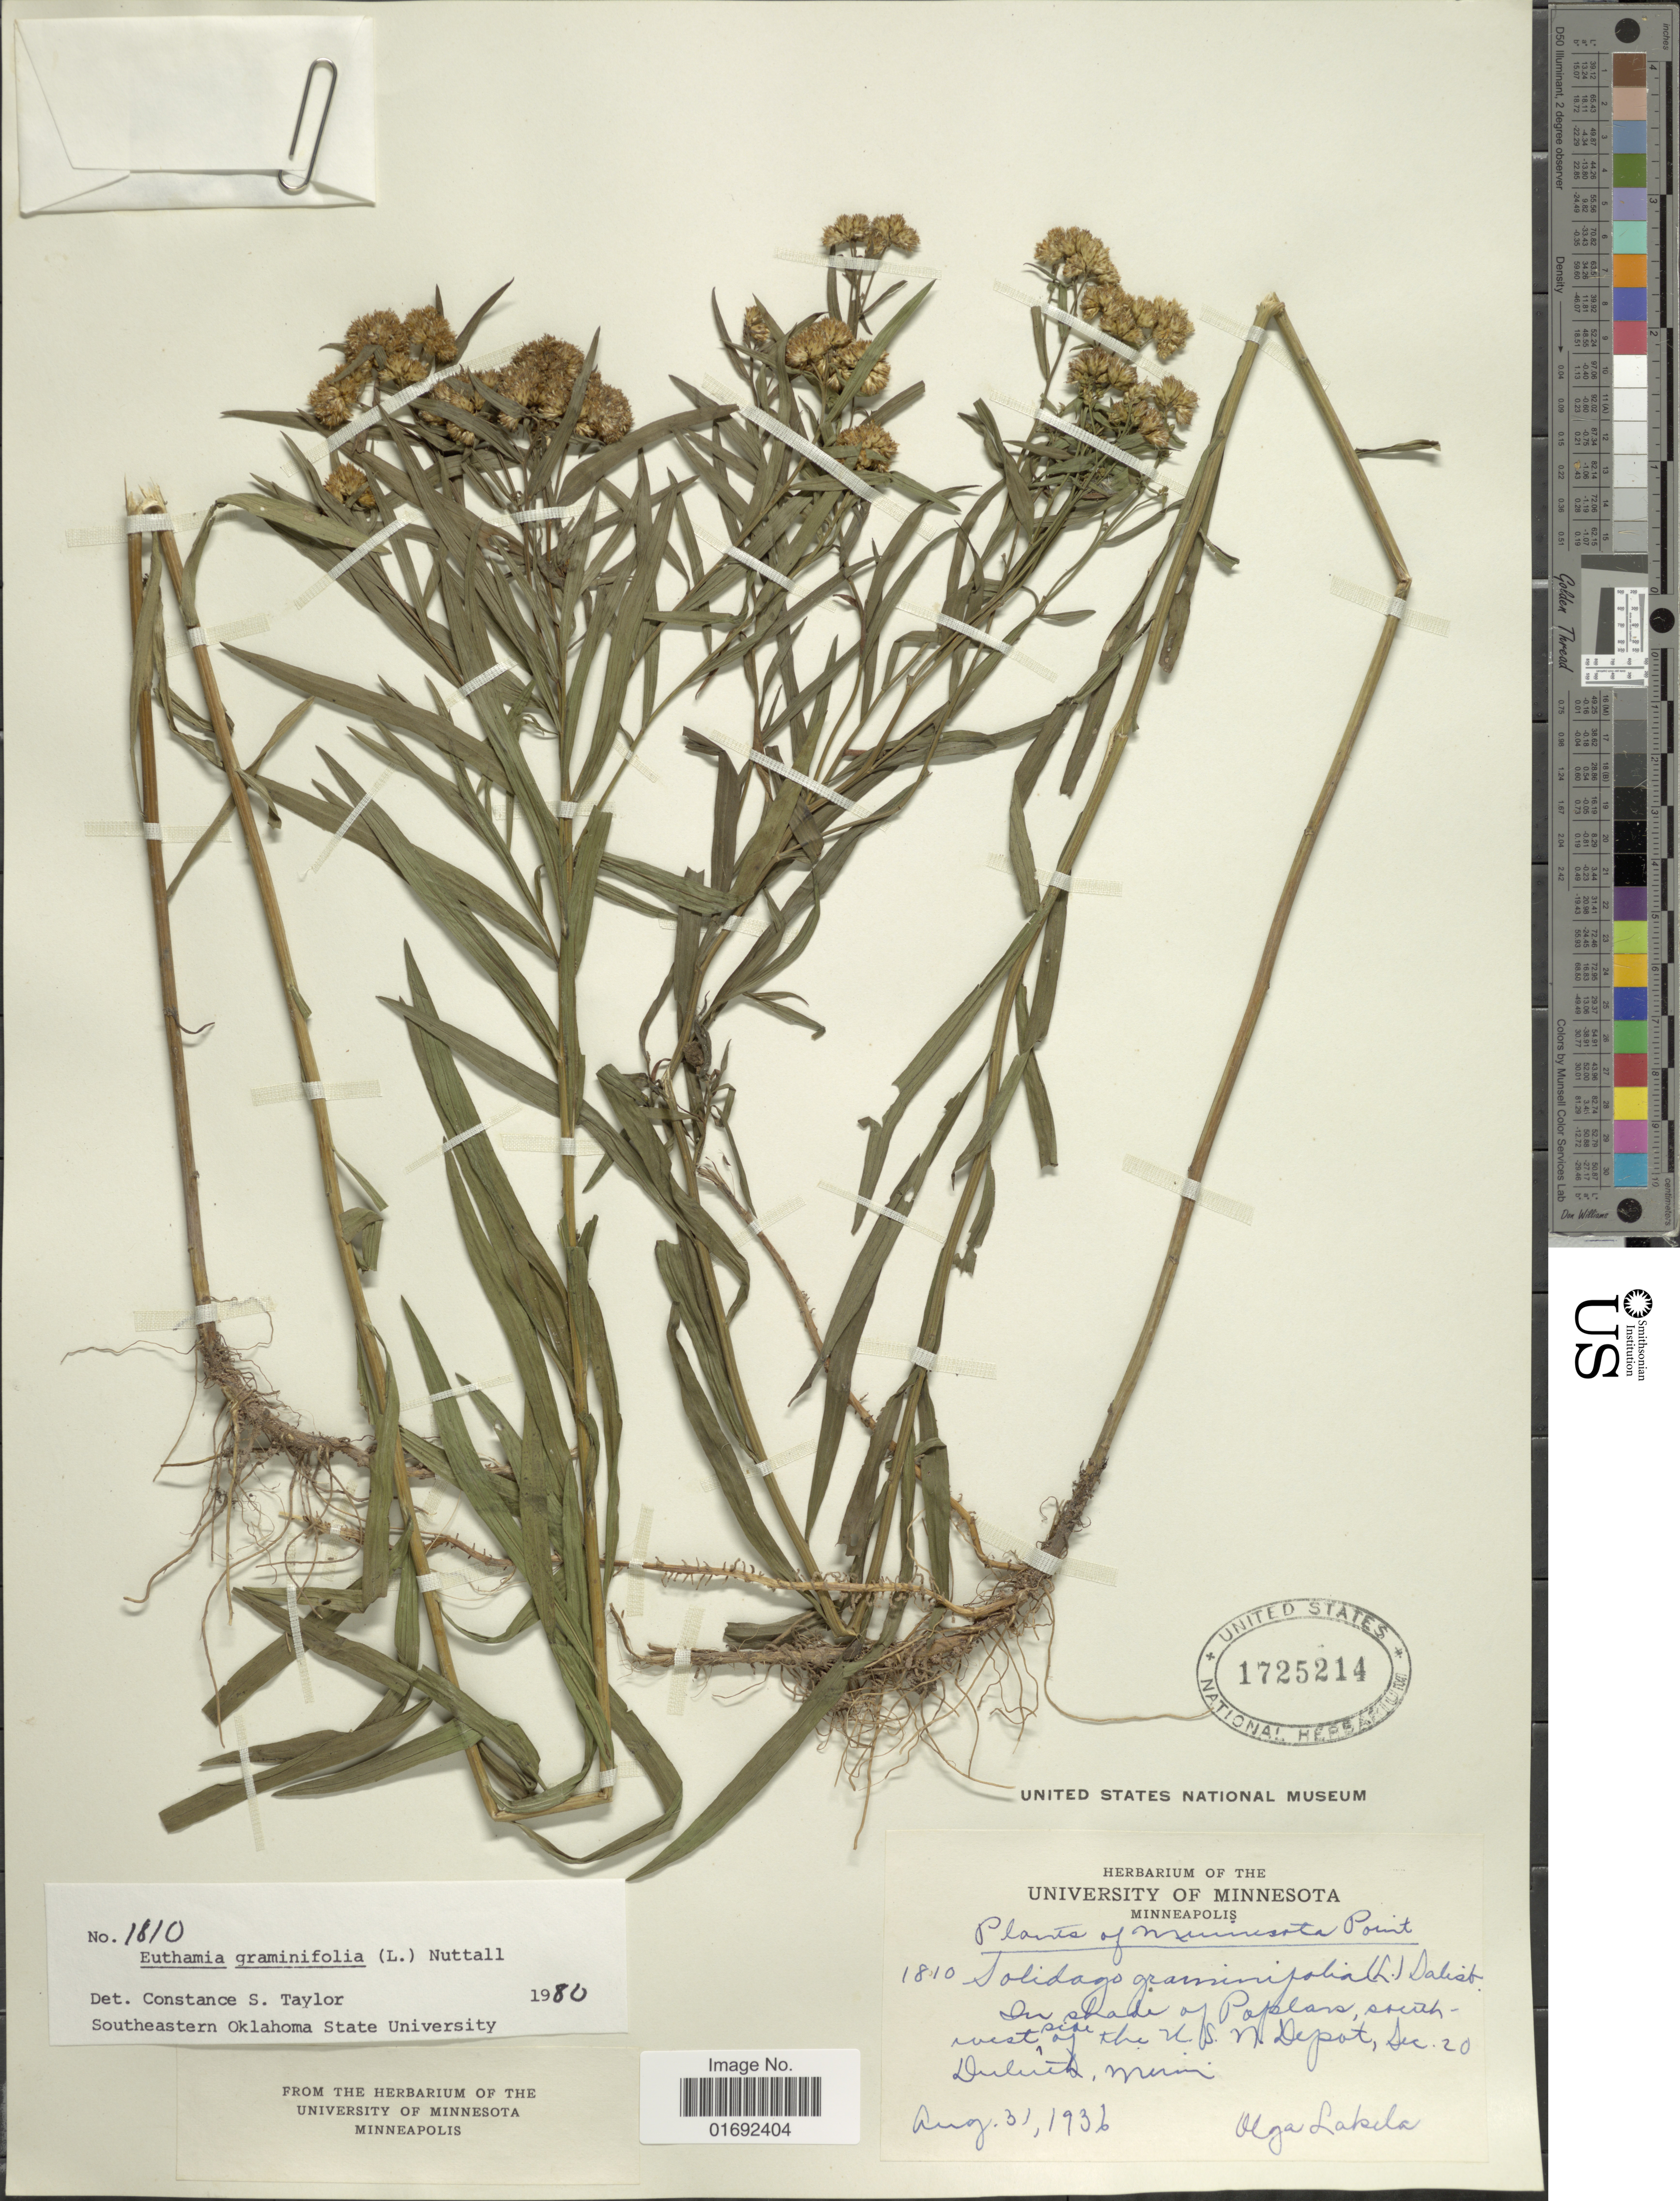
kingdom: Plantae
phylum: Tracheophyta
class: Magnoliopsida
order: Asterales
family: Asteraceae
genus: Euthamia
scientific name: Euthamia graminifolia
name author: (L.) Nutt.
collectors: O. K. Lakela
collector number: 1810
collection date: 1936-08-31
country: United States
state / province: Minnesota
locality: In shade of Poplars, south-west side of the U. S. N Depot, Duluth, Minn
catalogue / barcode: US 1725214